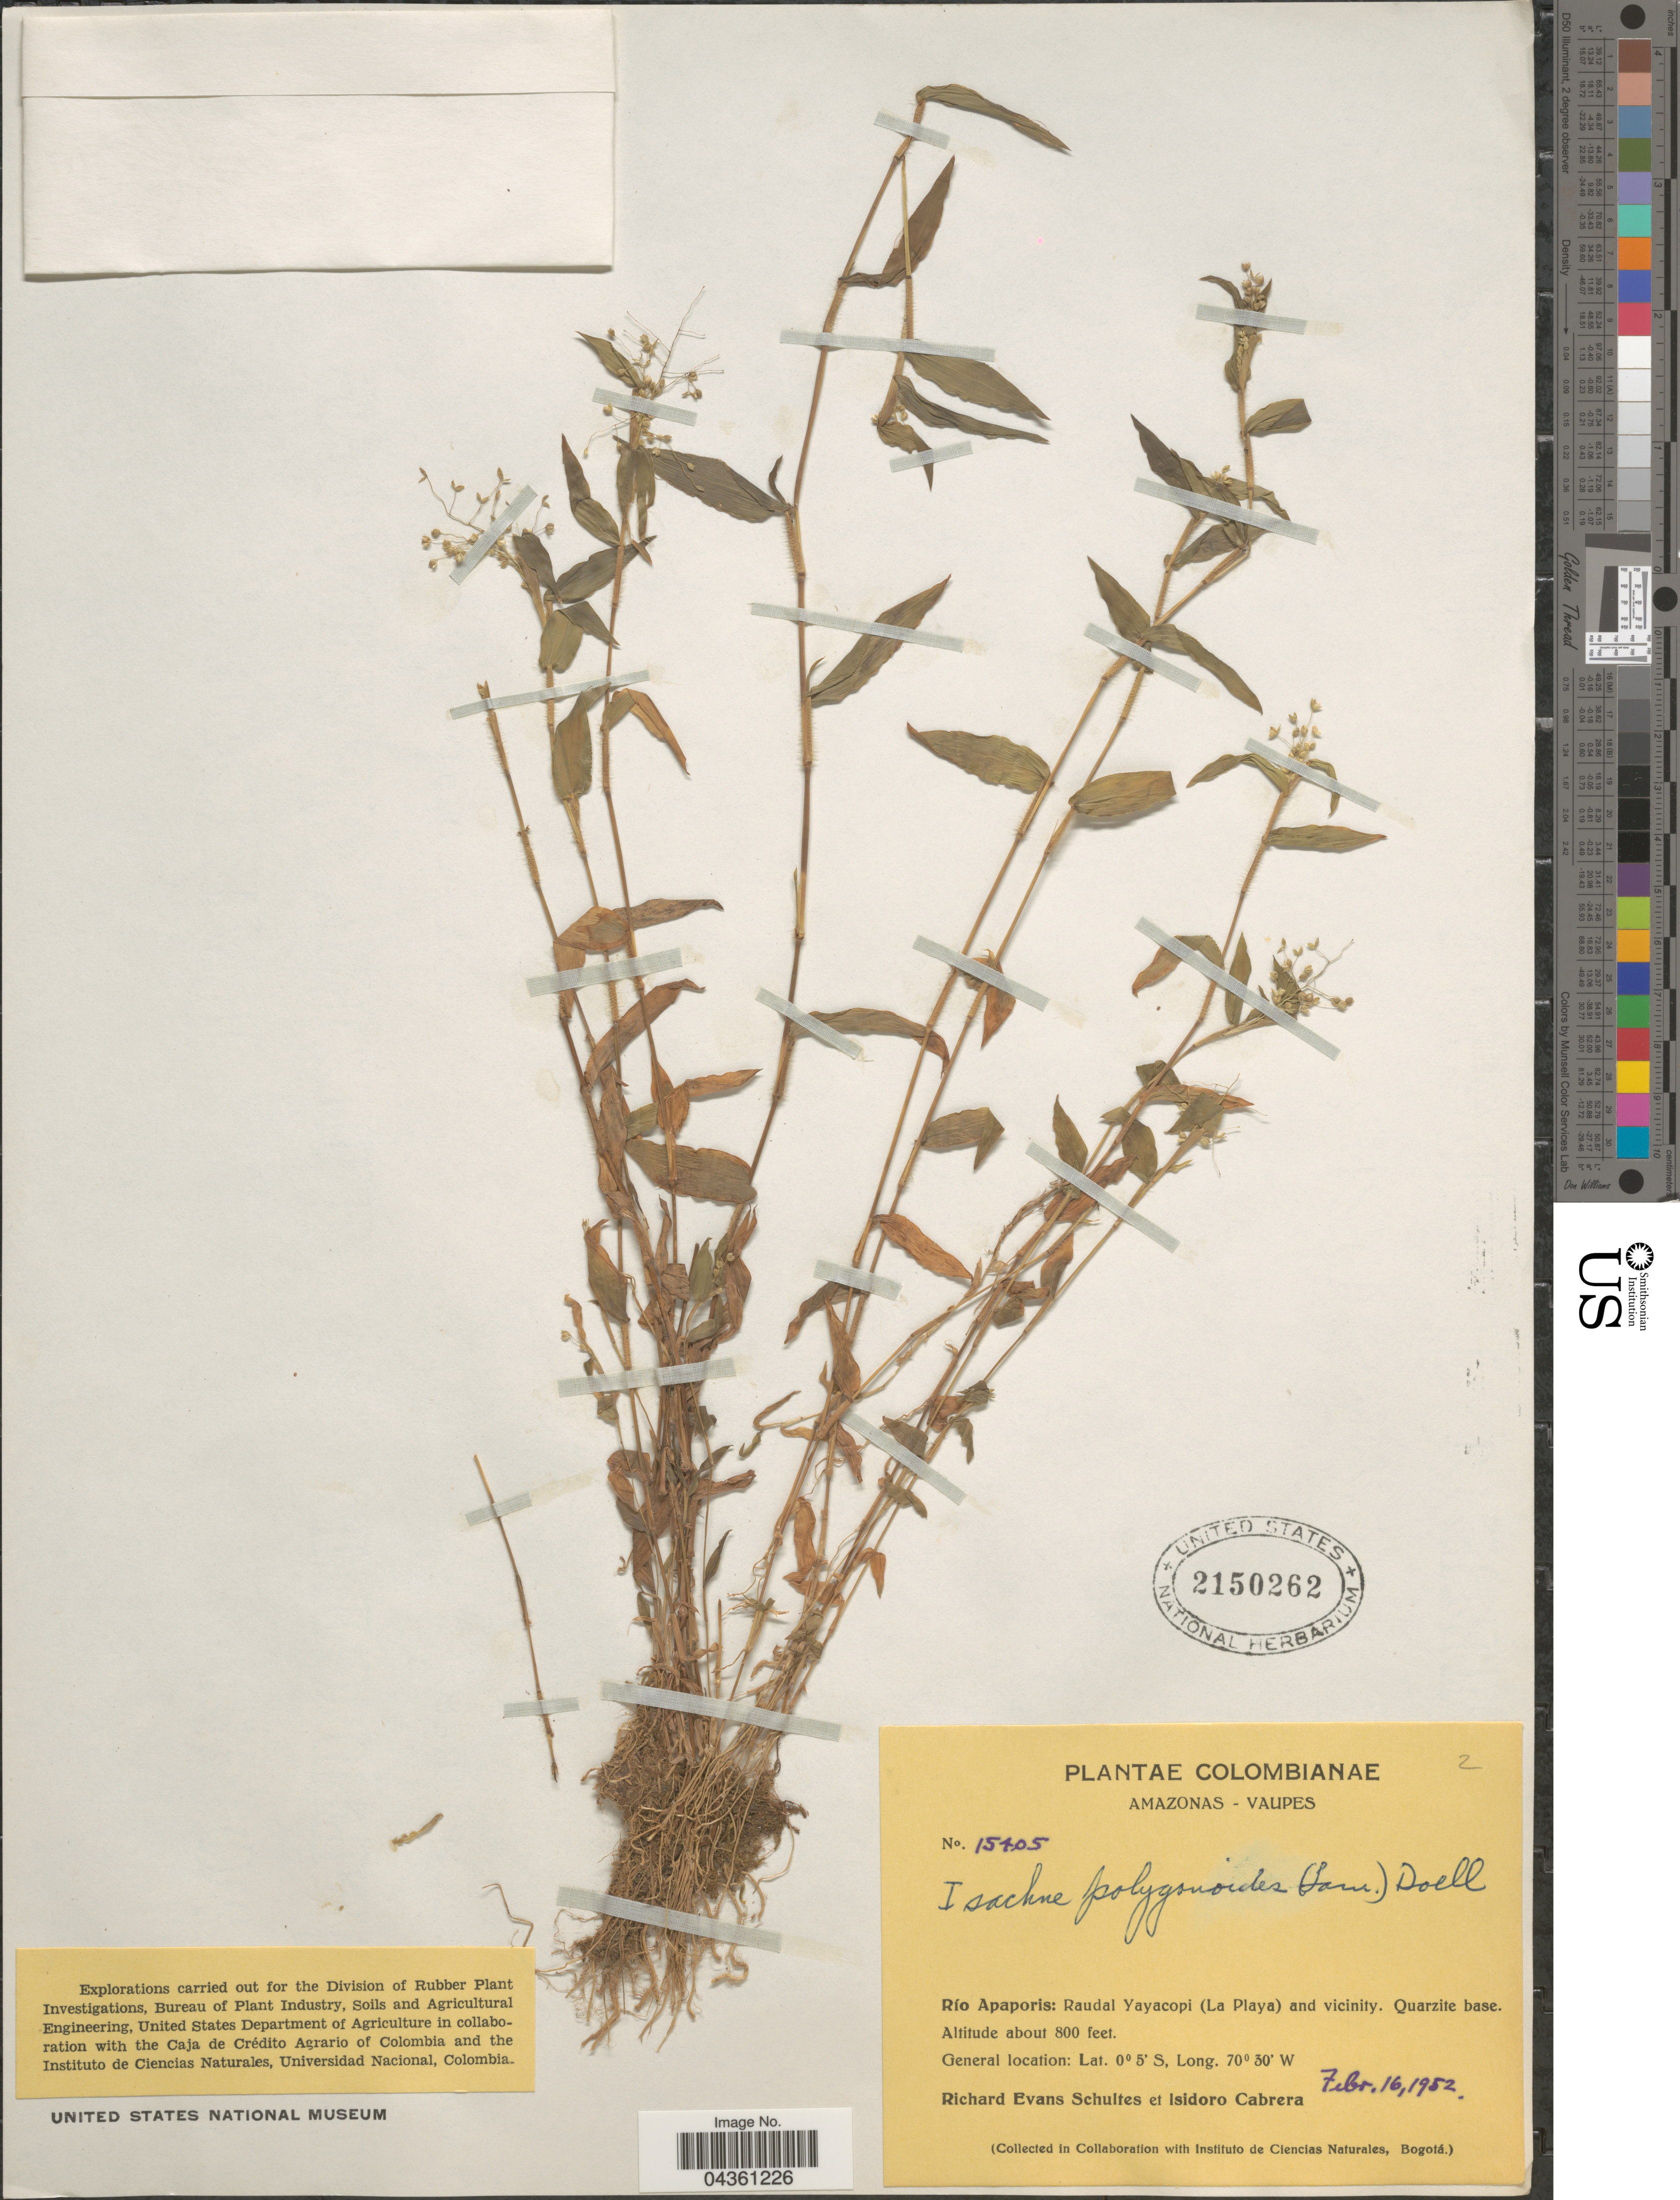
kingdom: Plantae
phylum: Tracheophyta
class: Liliopsida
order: Poales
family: Poaceae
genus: Isachne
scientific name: Isachne polygonoides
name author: (Lam.) Döll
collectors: R. E. Schultes & I. Cabrera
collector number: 15405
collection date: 1952-02-16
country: Colombia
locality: Amazonas-Vaupes. Río Apaporis: Raudal Yayacopi (La Playa) and vicinity.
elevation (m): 244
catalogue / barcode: US 2150262